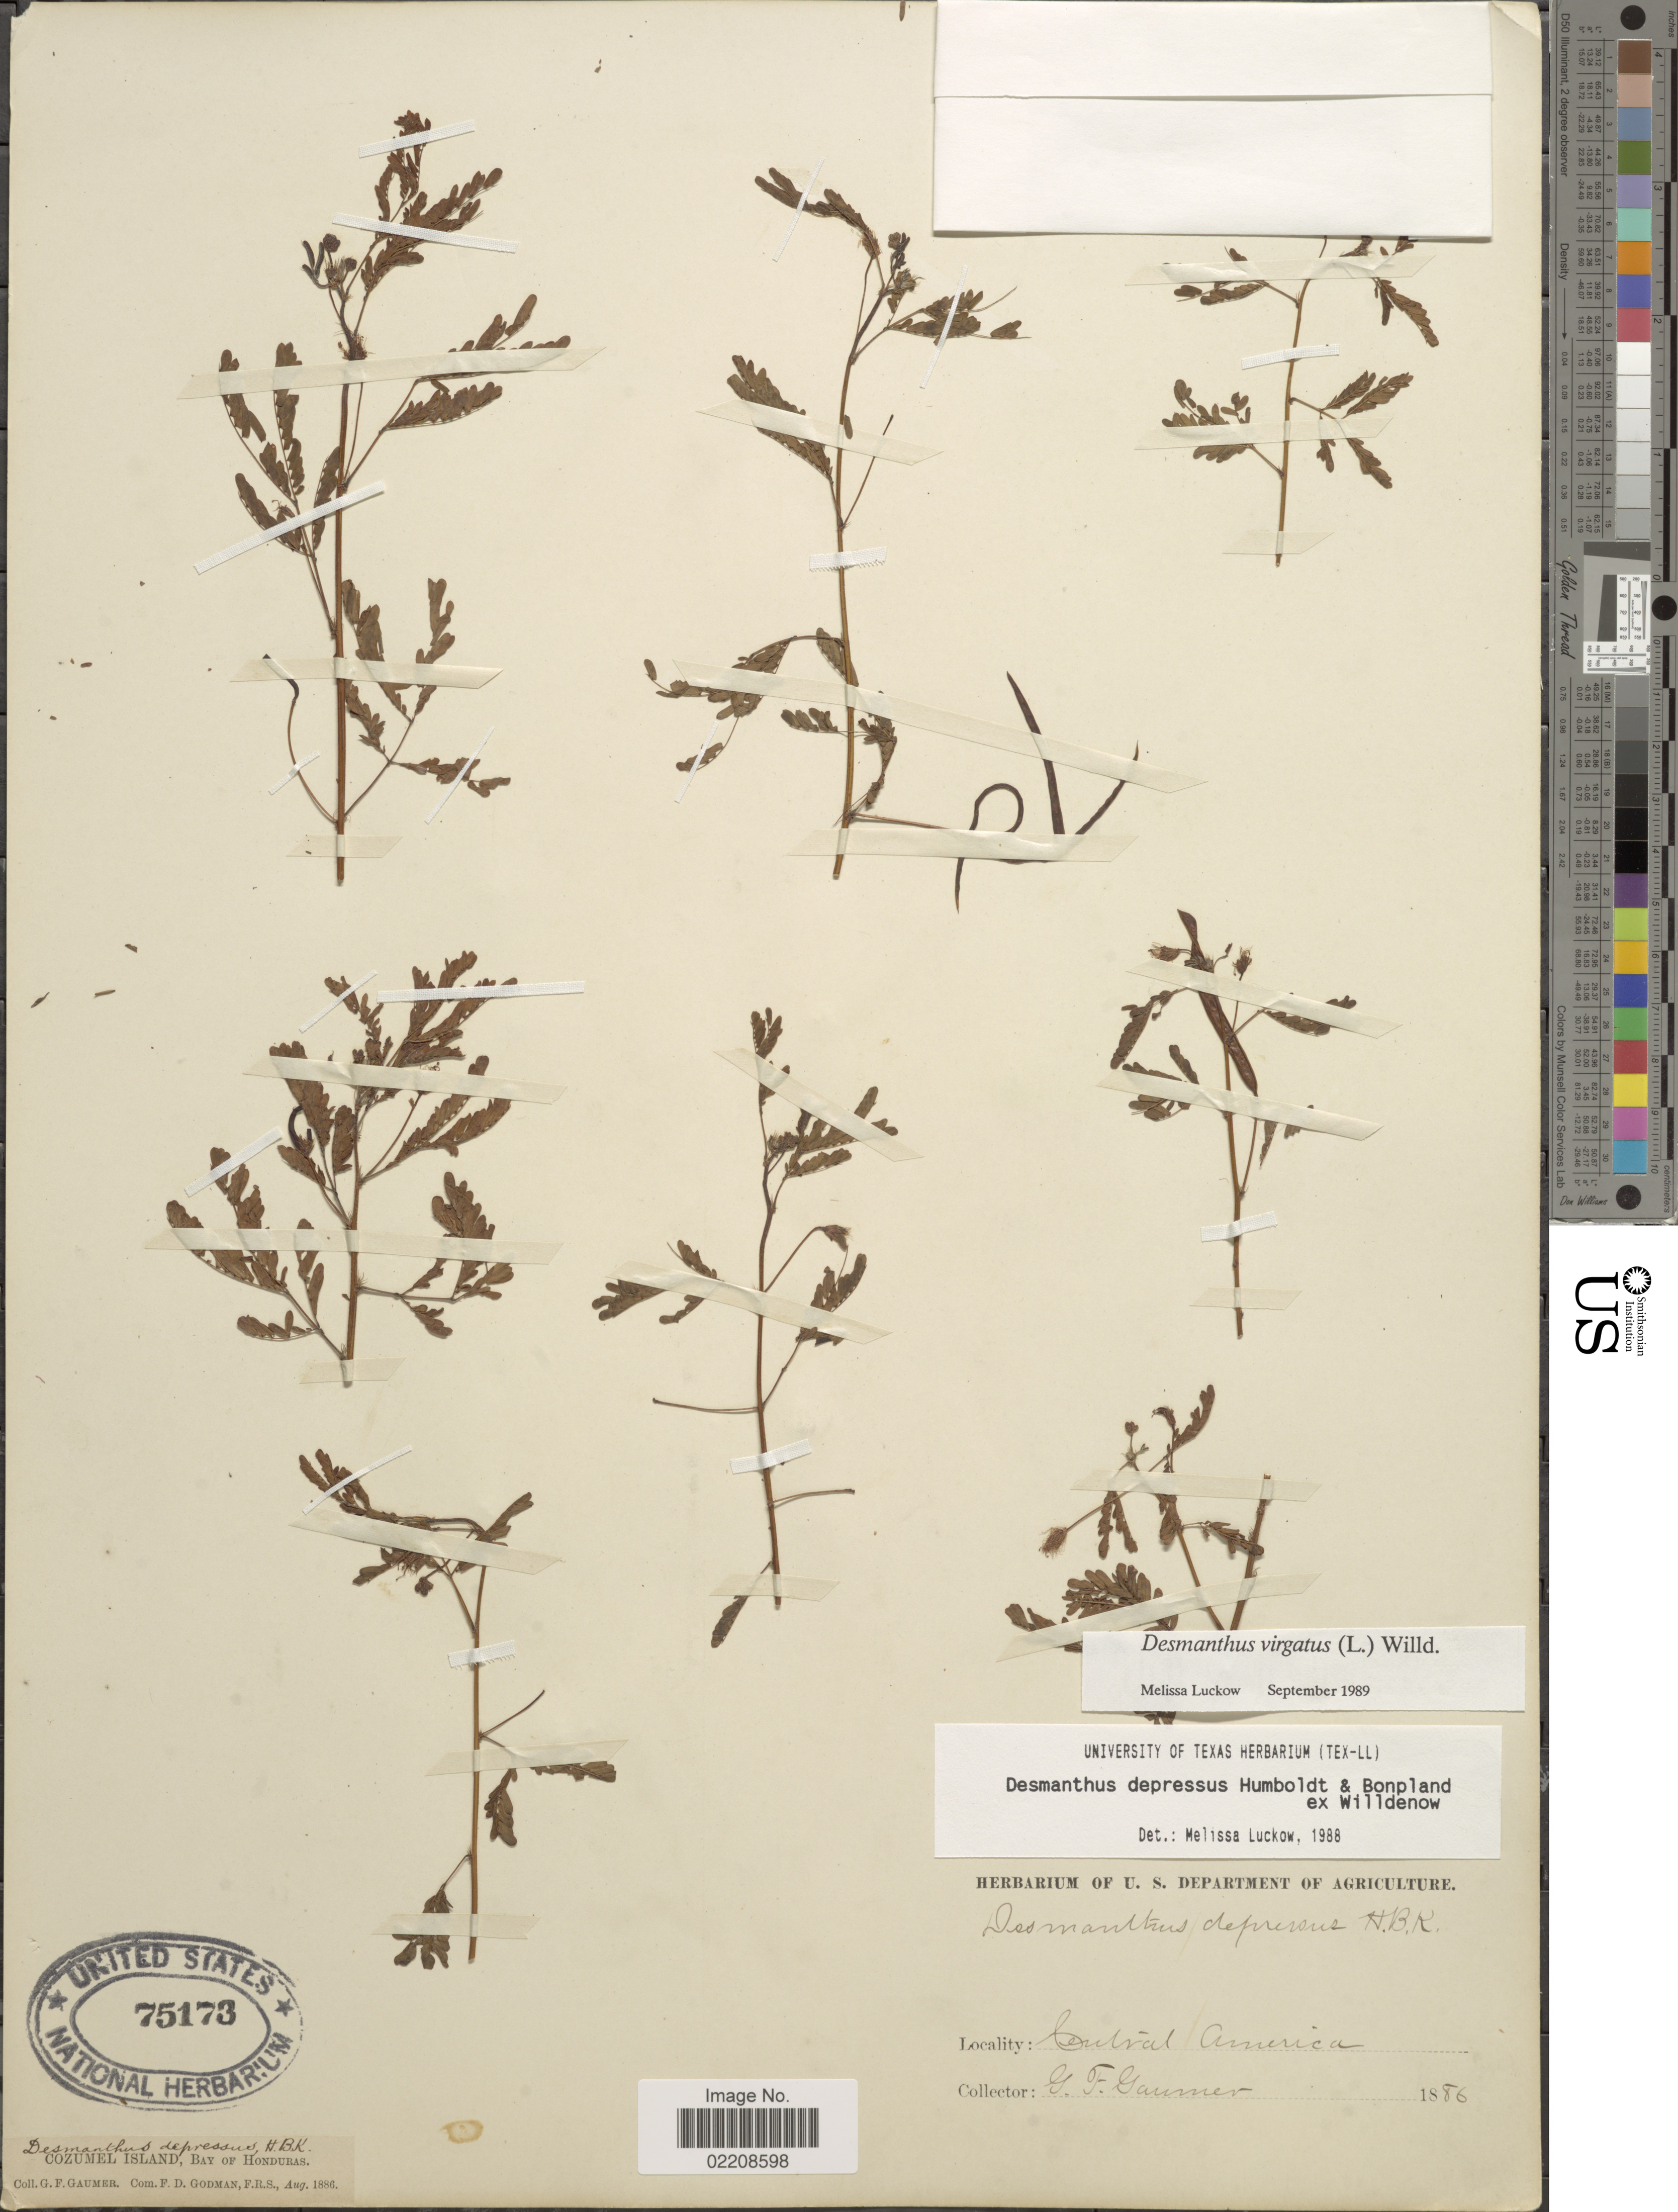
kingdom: Plantae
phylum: Tracheophyta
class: Magnoliopsida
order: Fabales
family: Fabaceae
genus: Desmanthus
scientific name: Desmanthus virgatus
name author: (L.) Willd.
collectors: G. F. Gaumer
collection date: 1886-08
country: Honduras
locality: Cozumel Island, Bay of Honduras.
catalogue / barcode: US 75173